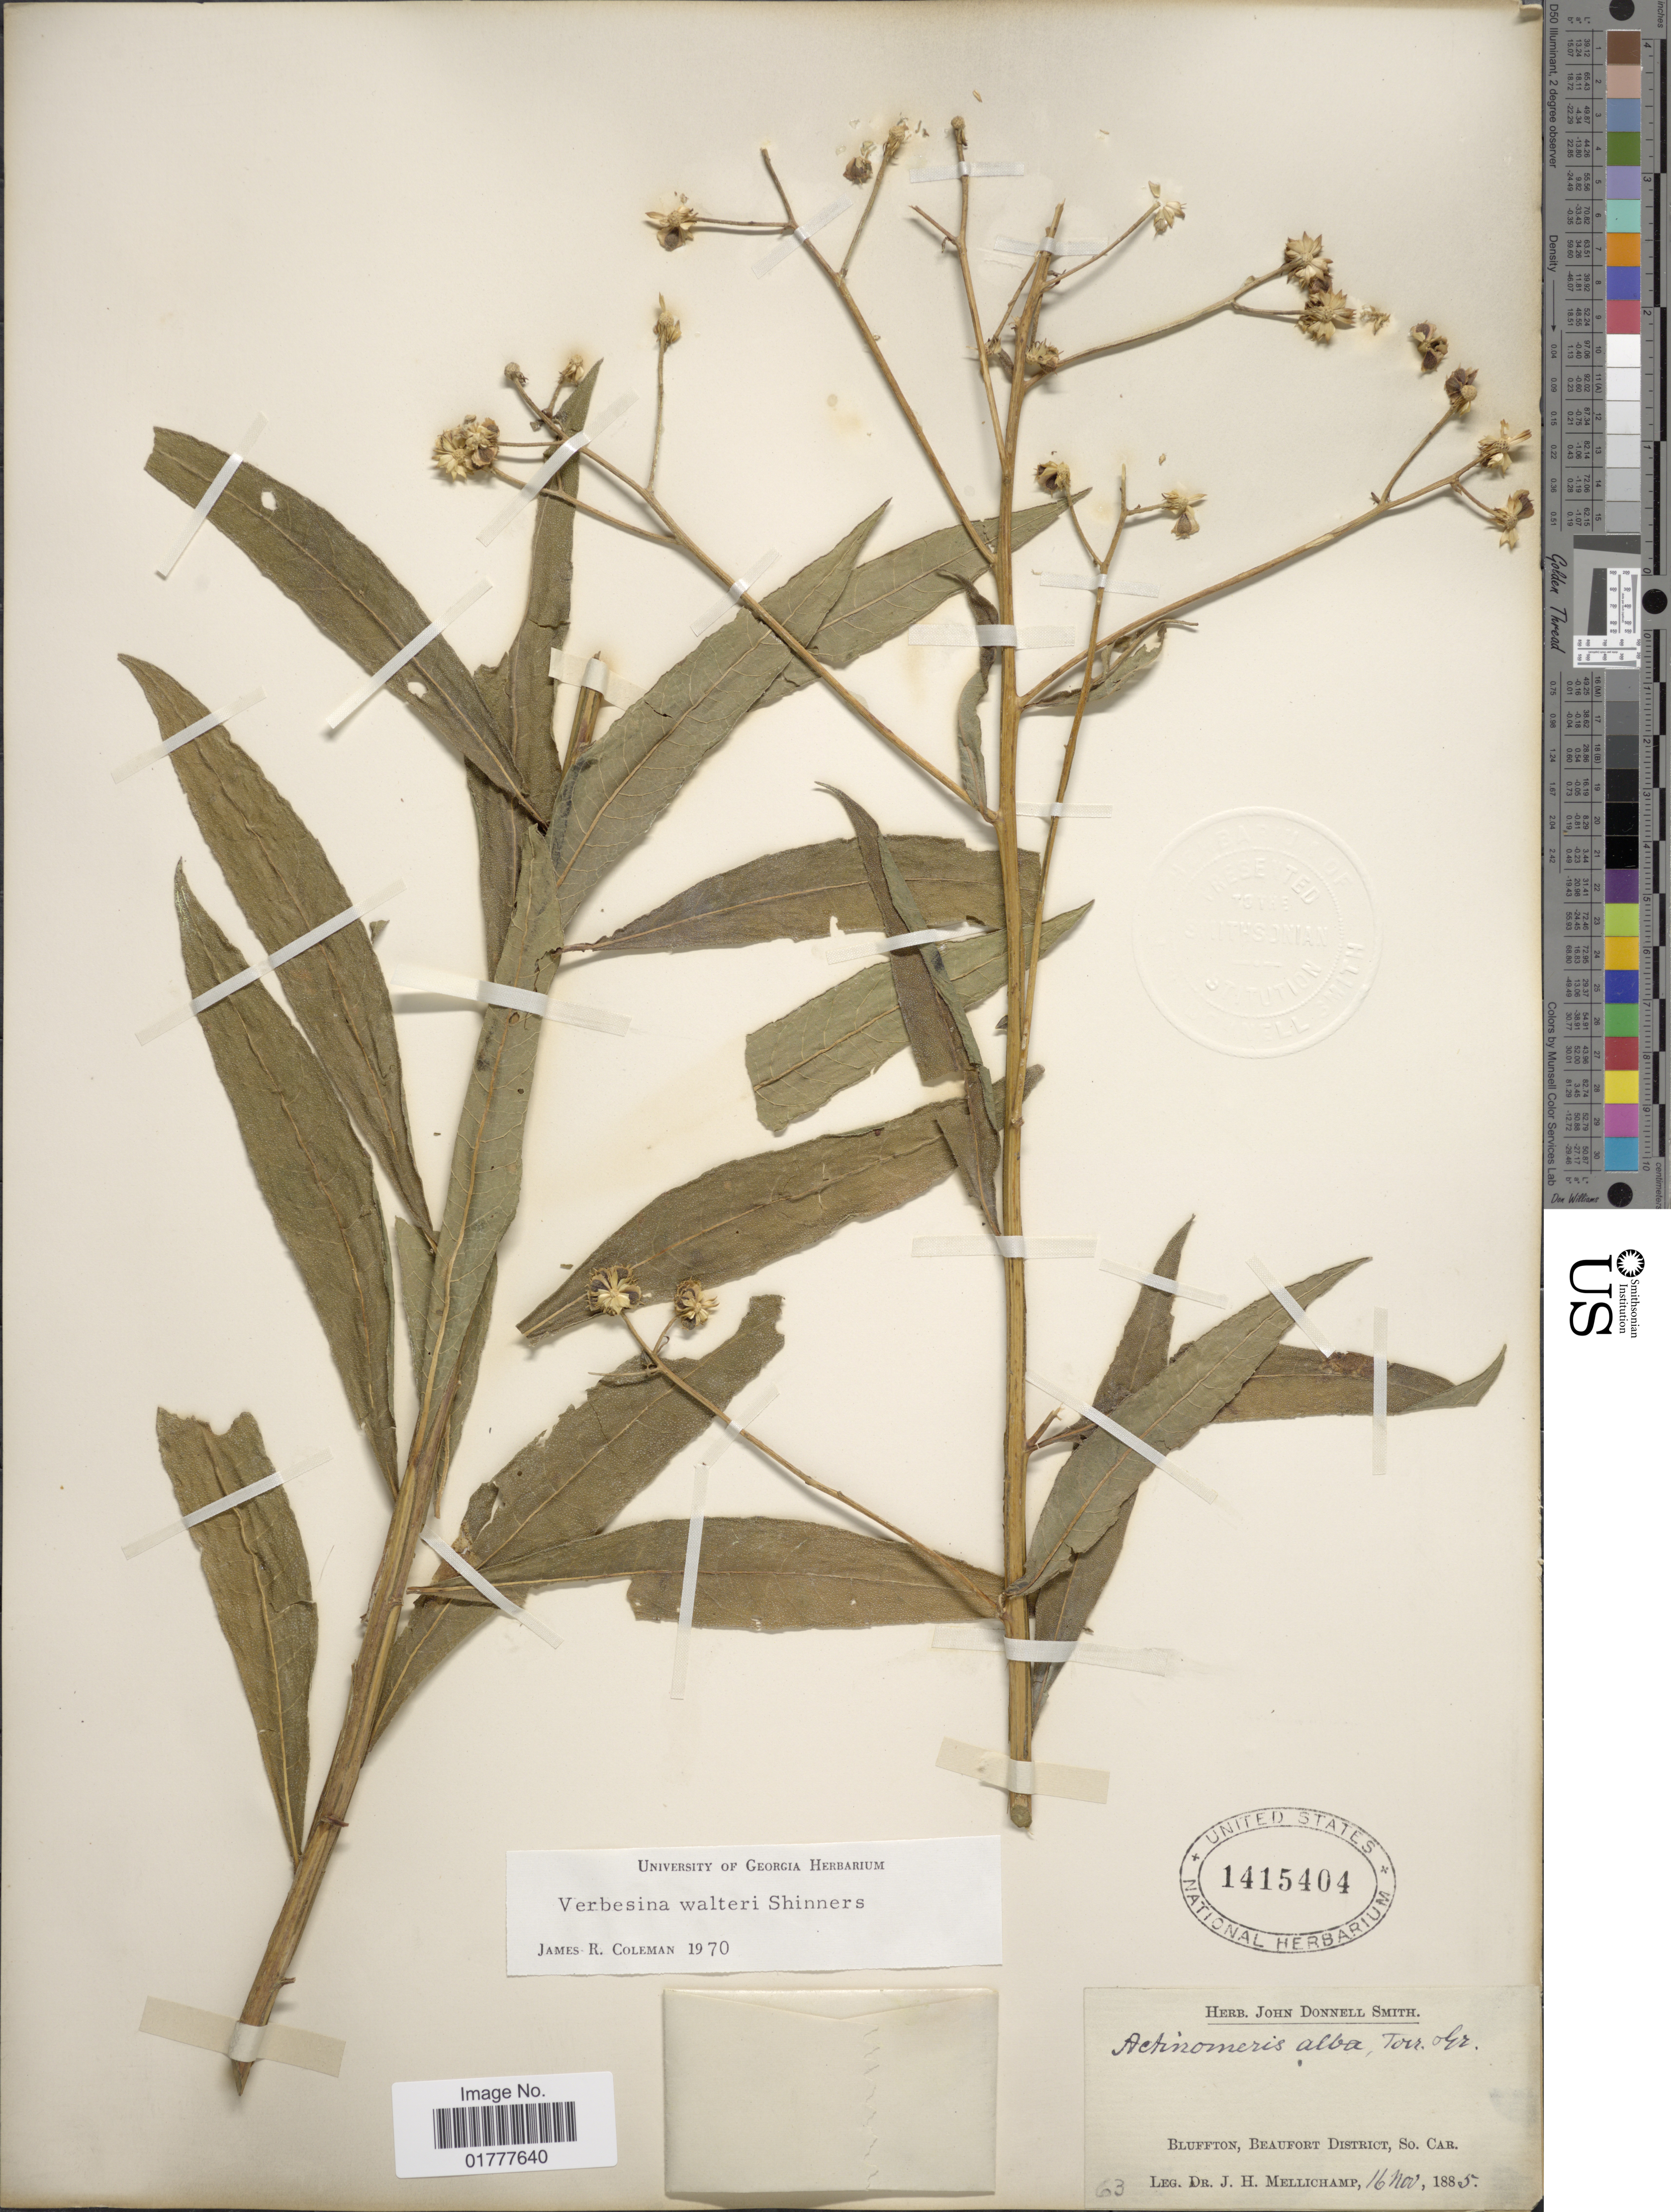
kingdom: Plantae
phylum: Tracheophyta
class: Magnoliopsida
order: Asterales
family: Asteraceae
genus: Actinomeris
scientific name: Actinomeris paniculata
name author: Small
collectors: J. H. Mellichamp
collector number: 63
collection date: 1885-11-16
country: United States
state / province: South Carolina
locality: Bluffton, Beaufort District, So. Car.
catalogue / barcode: US 1415404